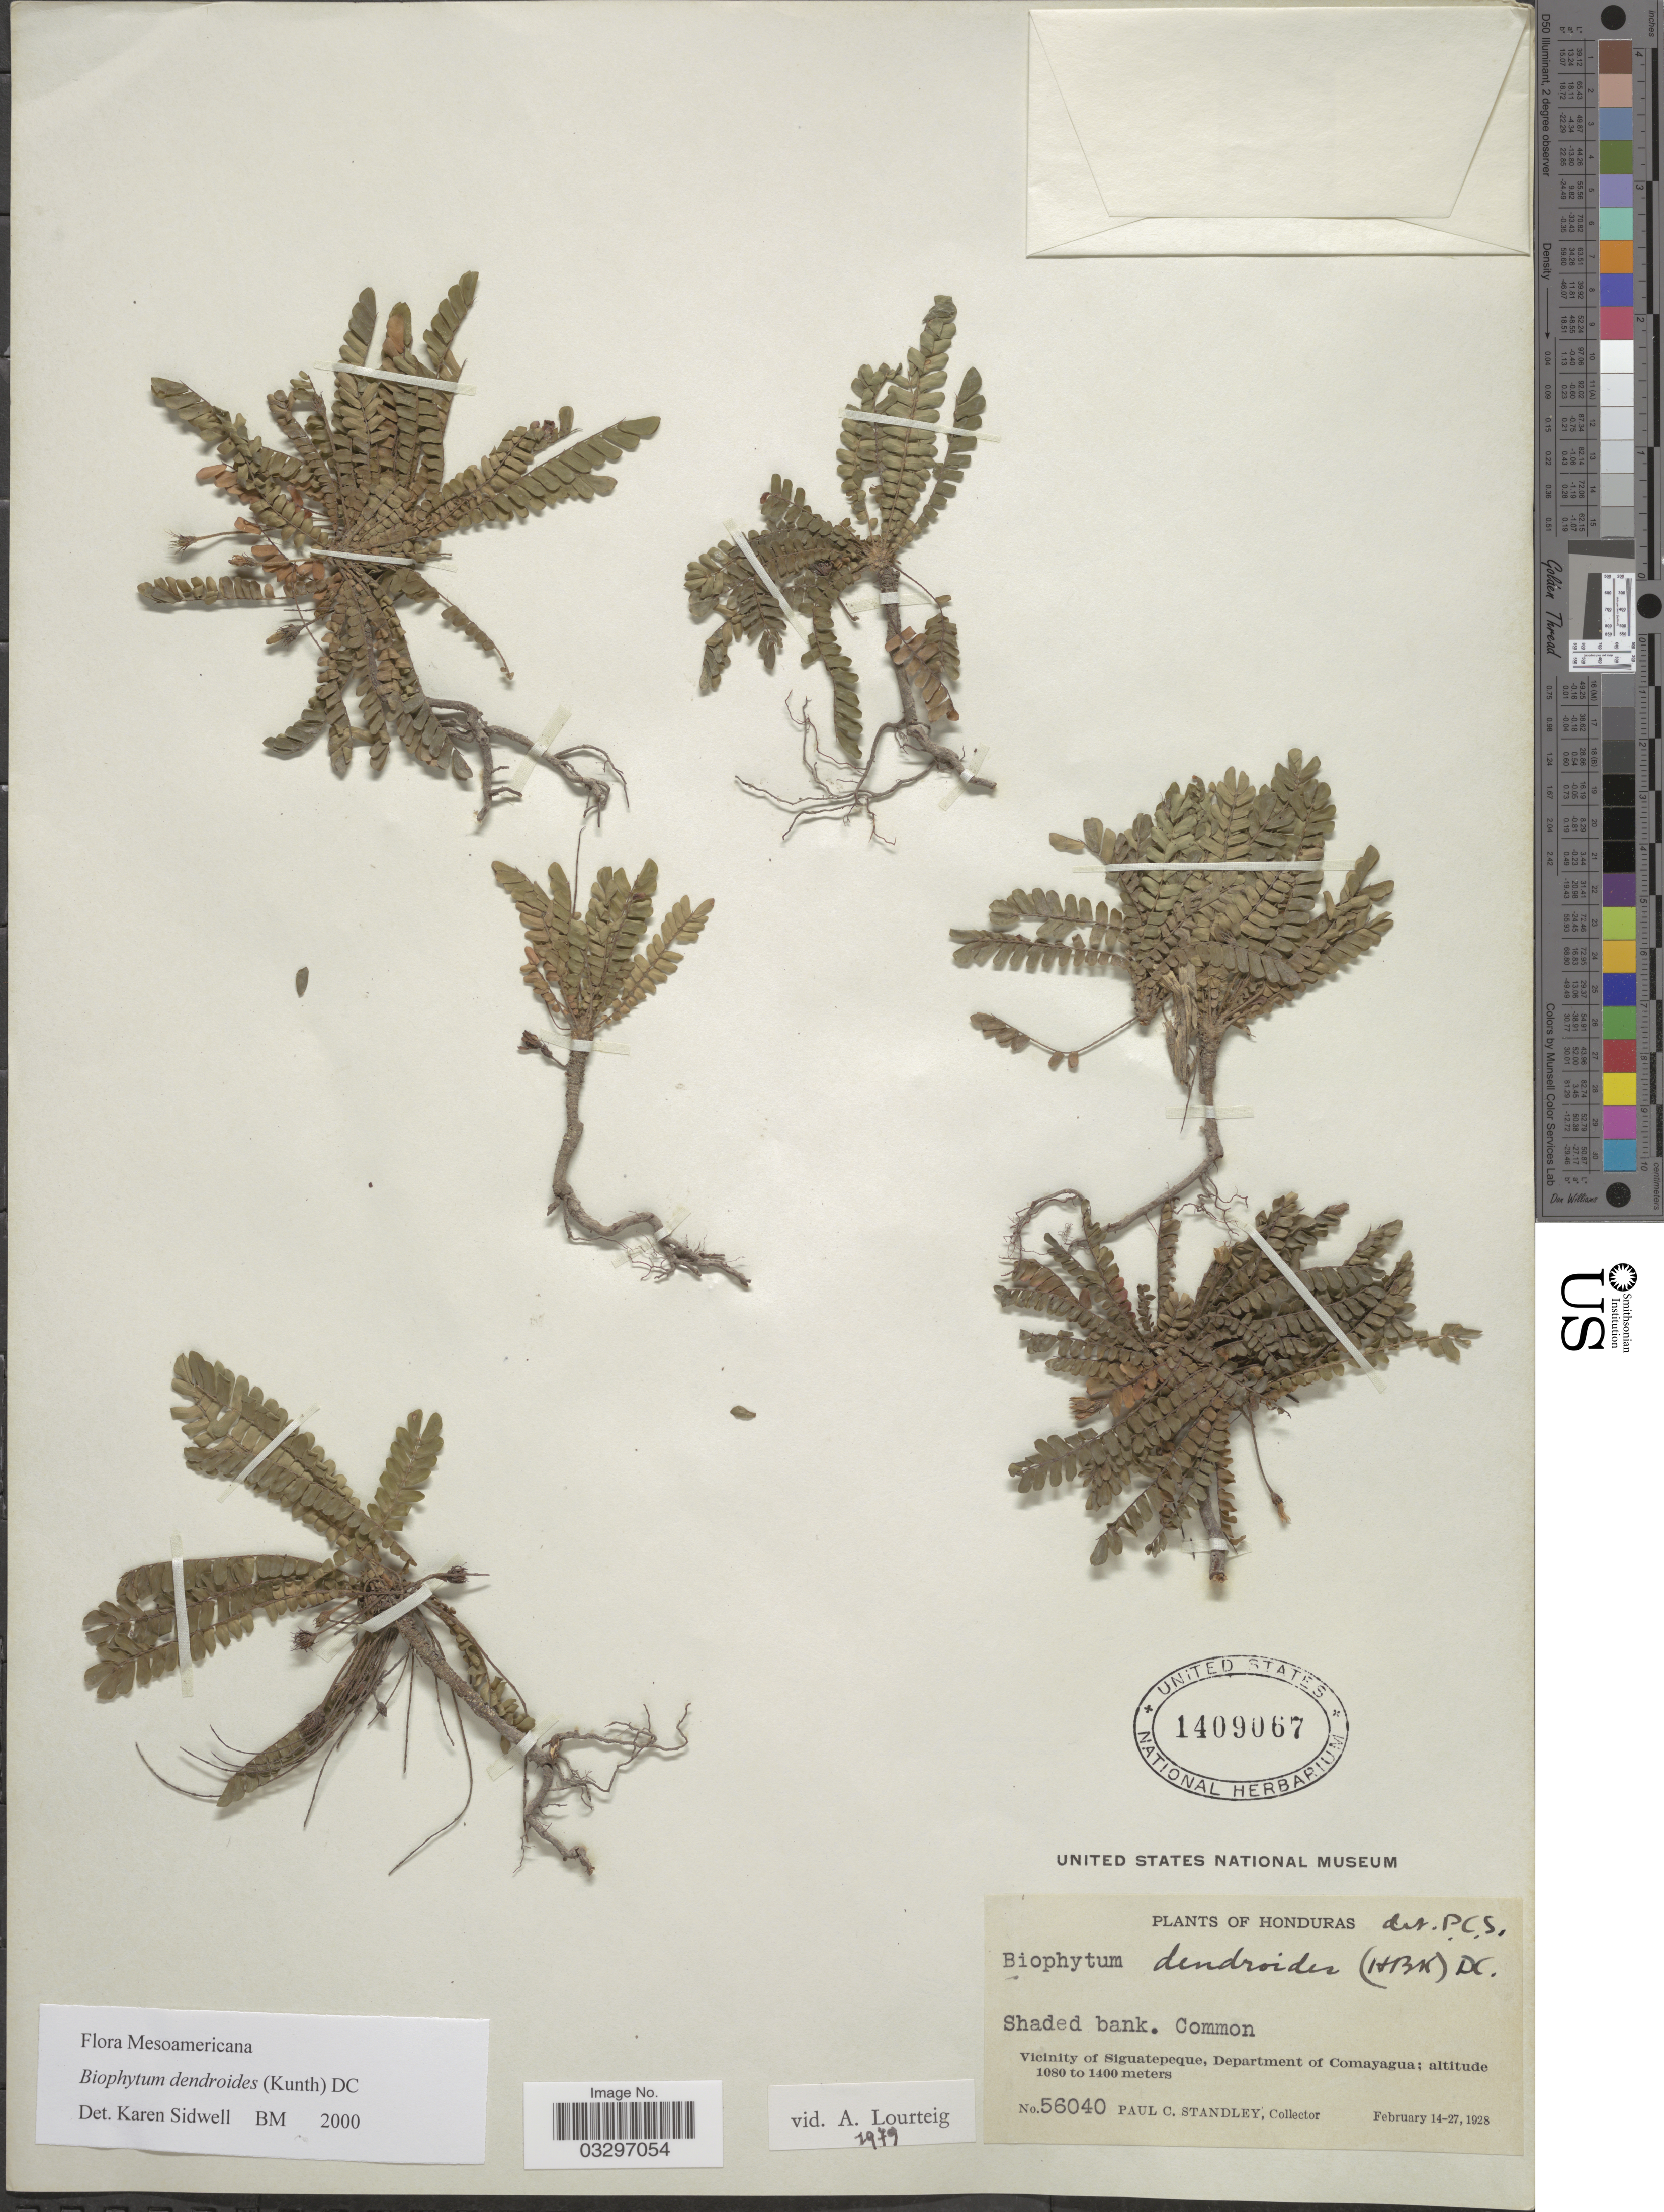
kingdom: Plantae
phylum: Tracheophyta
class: Magnoliopsida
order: Oxalidales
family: Oxalidaceae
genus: Biophytum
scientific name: Biophytum dendroides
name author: (Kunth) DC.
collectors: P. C. Standley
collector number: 56040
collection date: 1928-02-14/1928-02-27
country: Honduras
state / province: Comayagua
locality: Vicinity of Siguatepeque, Department of Comayagua.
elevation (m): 1080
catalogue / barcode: US 1409067